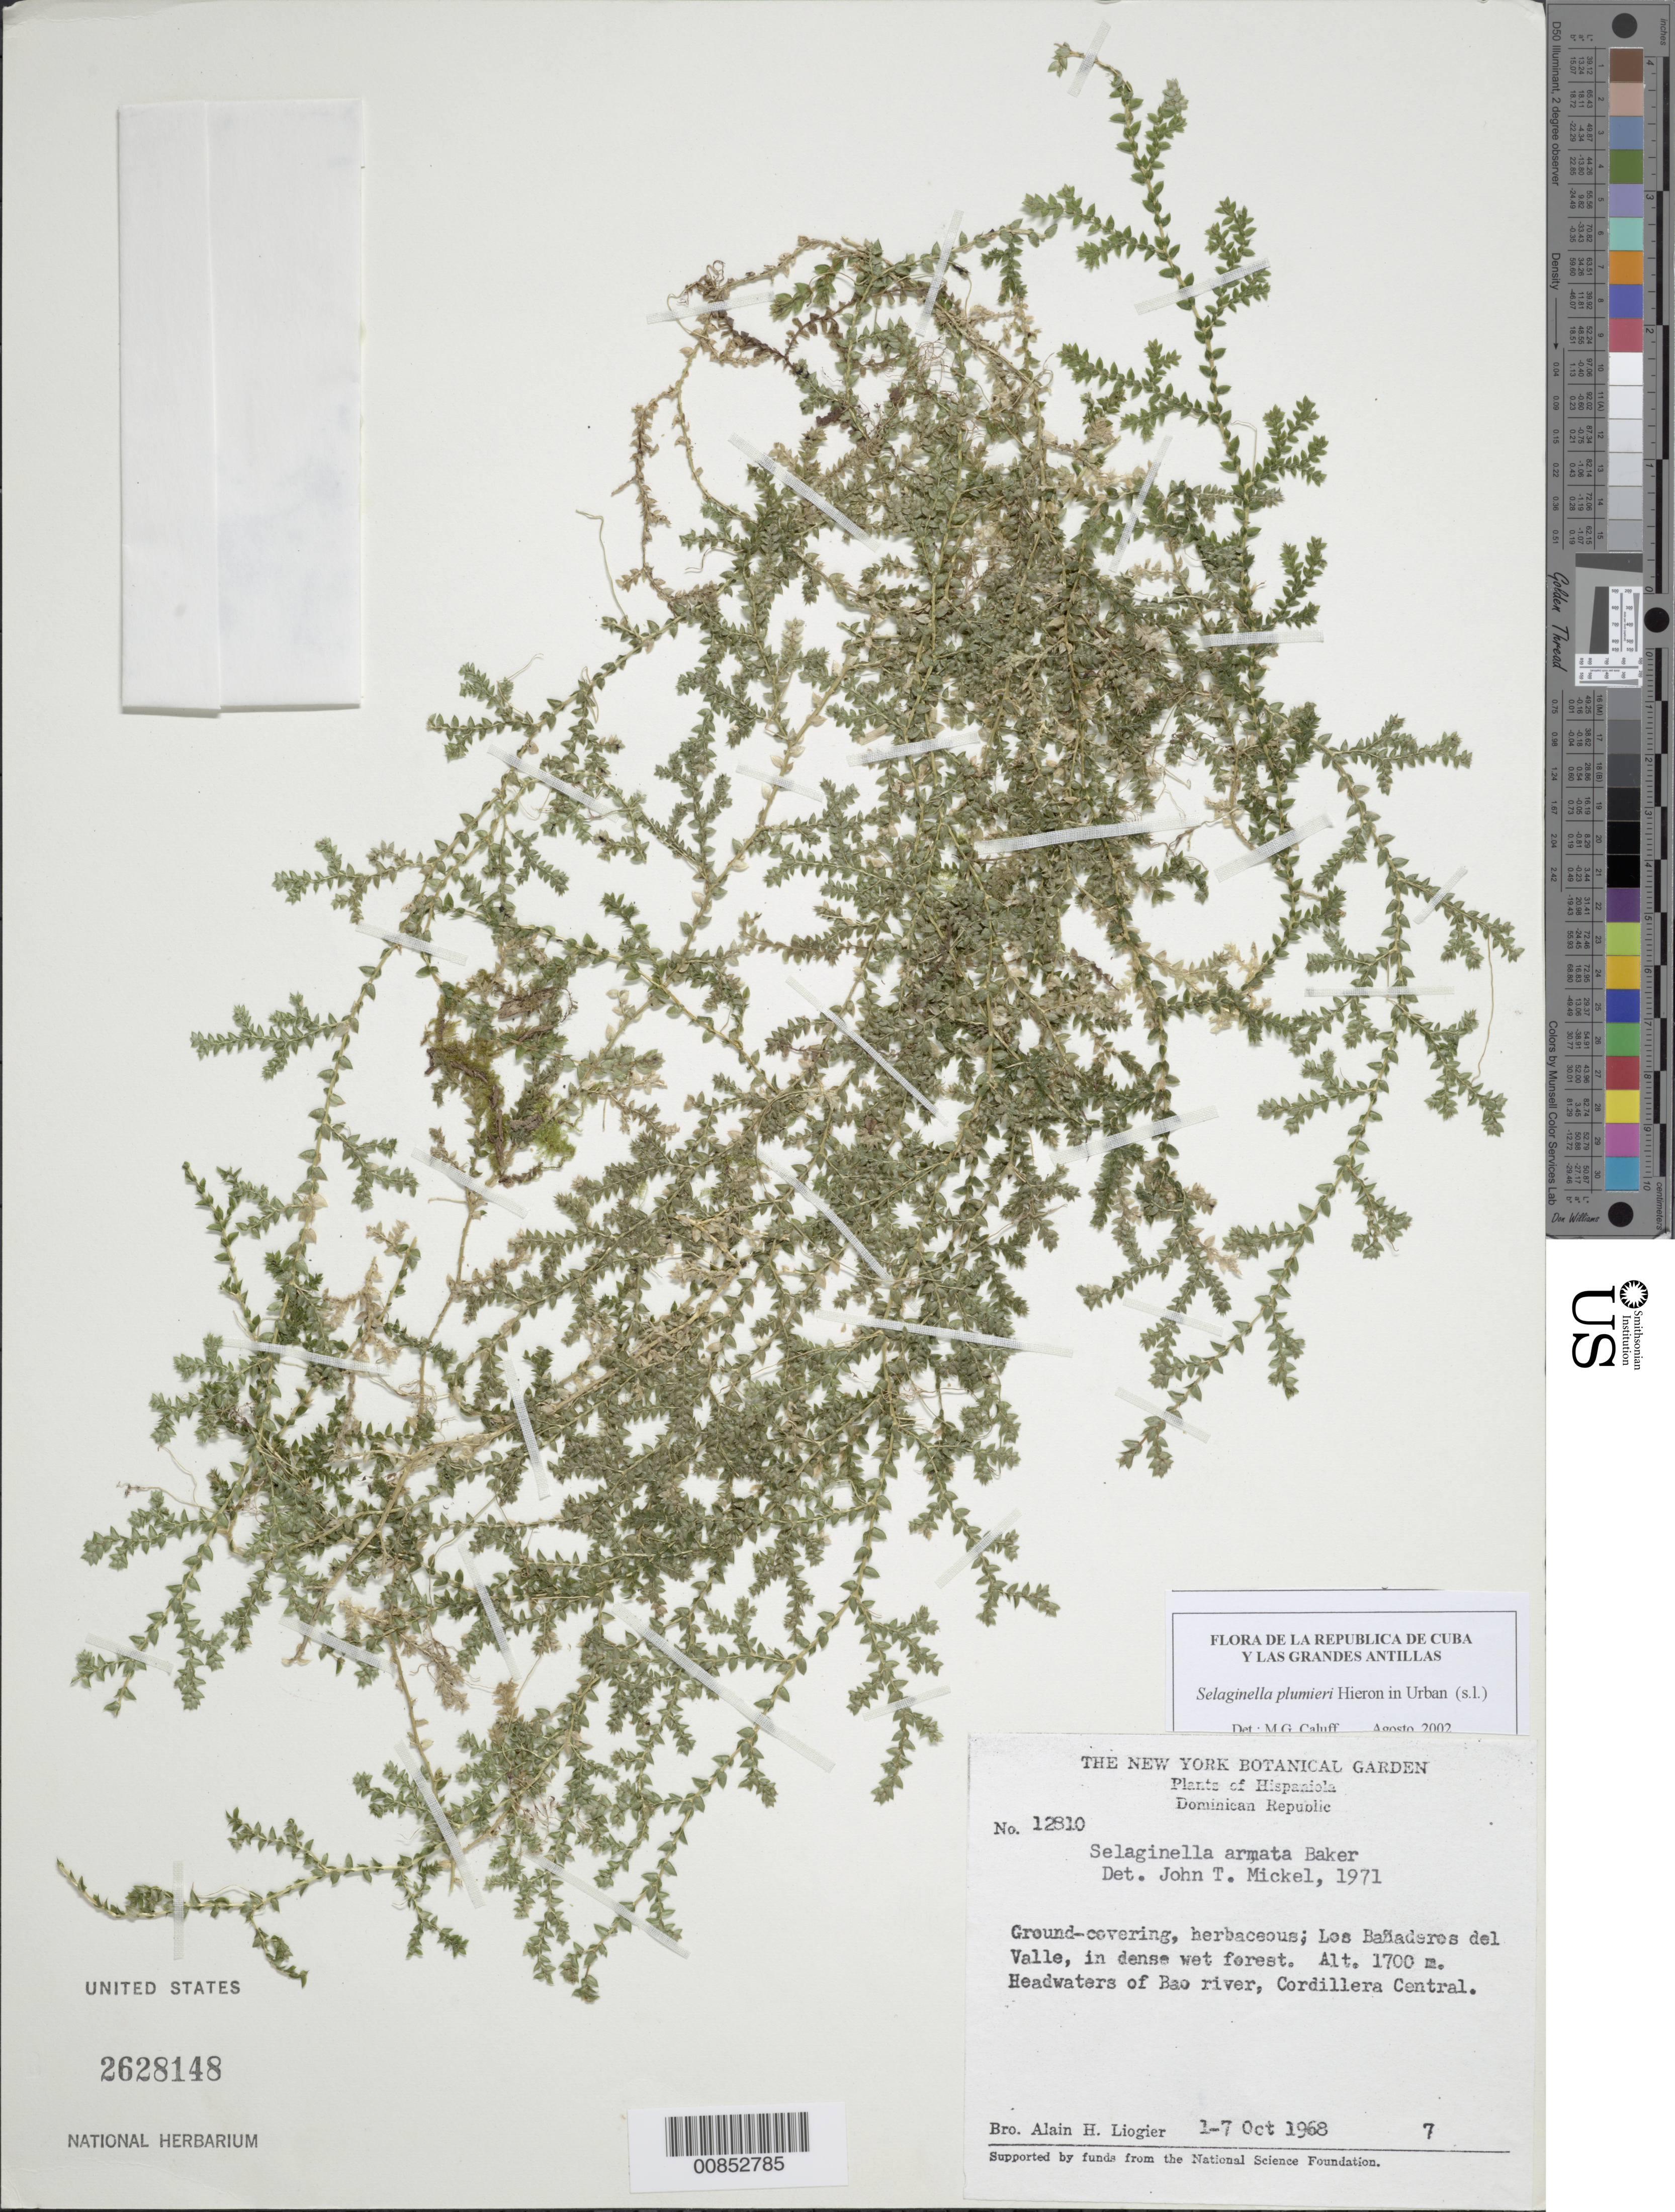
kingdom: Plantae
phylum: Tracheophyta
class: Lycopodiopsida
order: Selaginellales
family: Selaginellaceae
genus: Selaginella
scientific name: Selaginella plumieri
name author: Hieron.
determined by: Caluff, M. García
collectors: A. H. Liogier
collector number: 12810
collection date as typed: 01 Oct 1968 to 07 Oct 1968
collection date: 1968-10-01/1968-10-07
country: Dominican Republic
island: Hispaniola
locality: Los Bañaderos del Valle. Headwaters of Bao River, Cordillera Central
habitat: In dense wet forest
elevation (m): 1700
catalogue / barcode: US 2628148